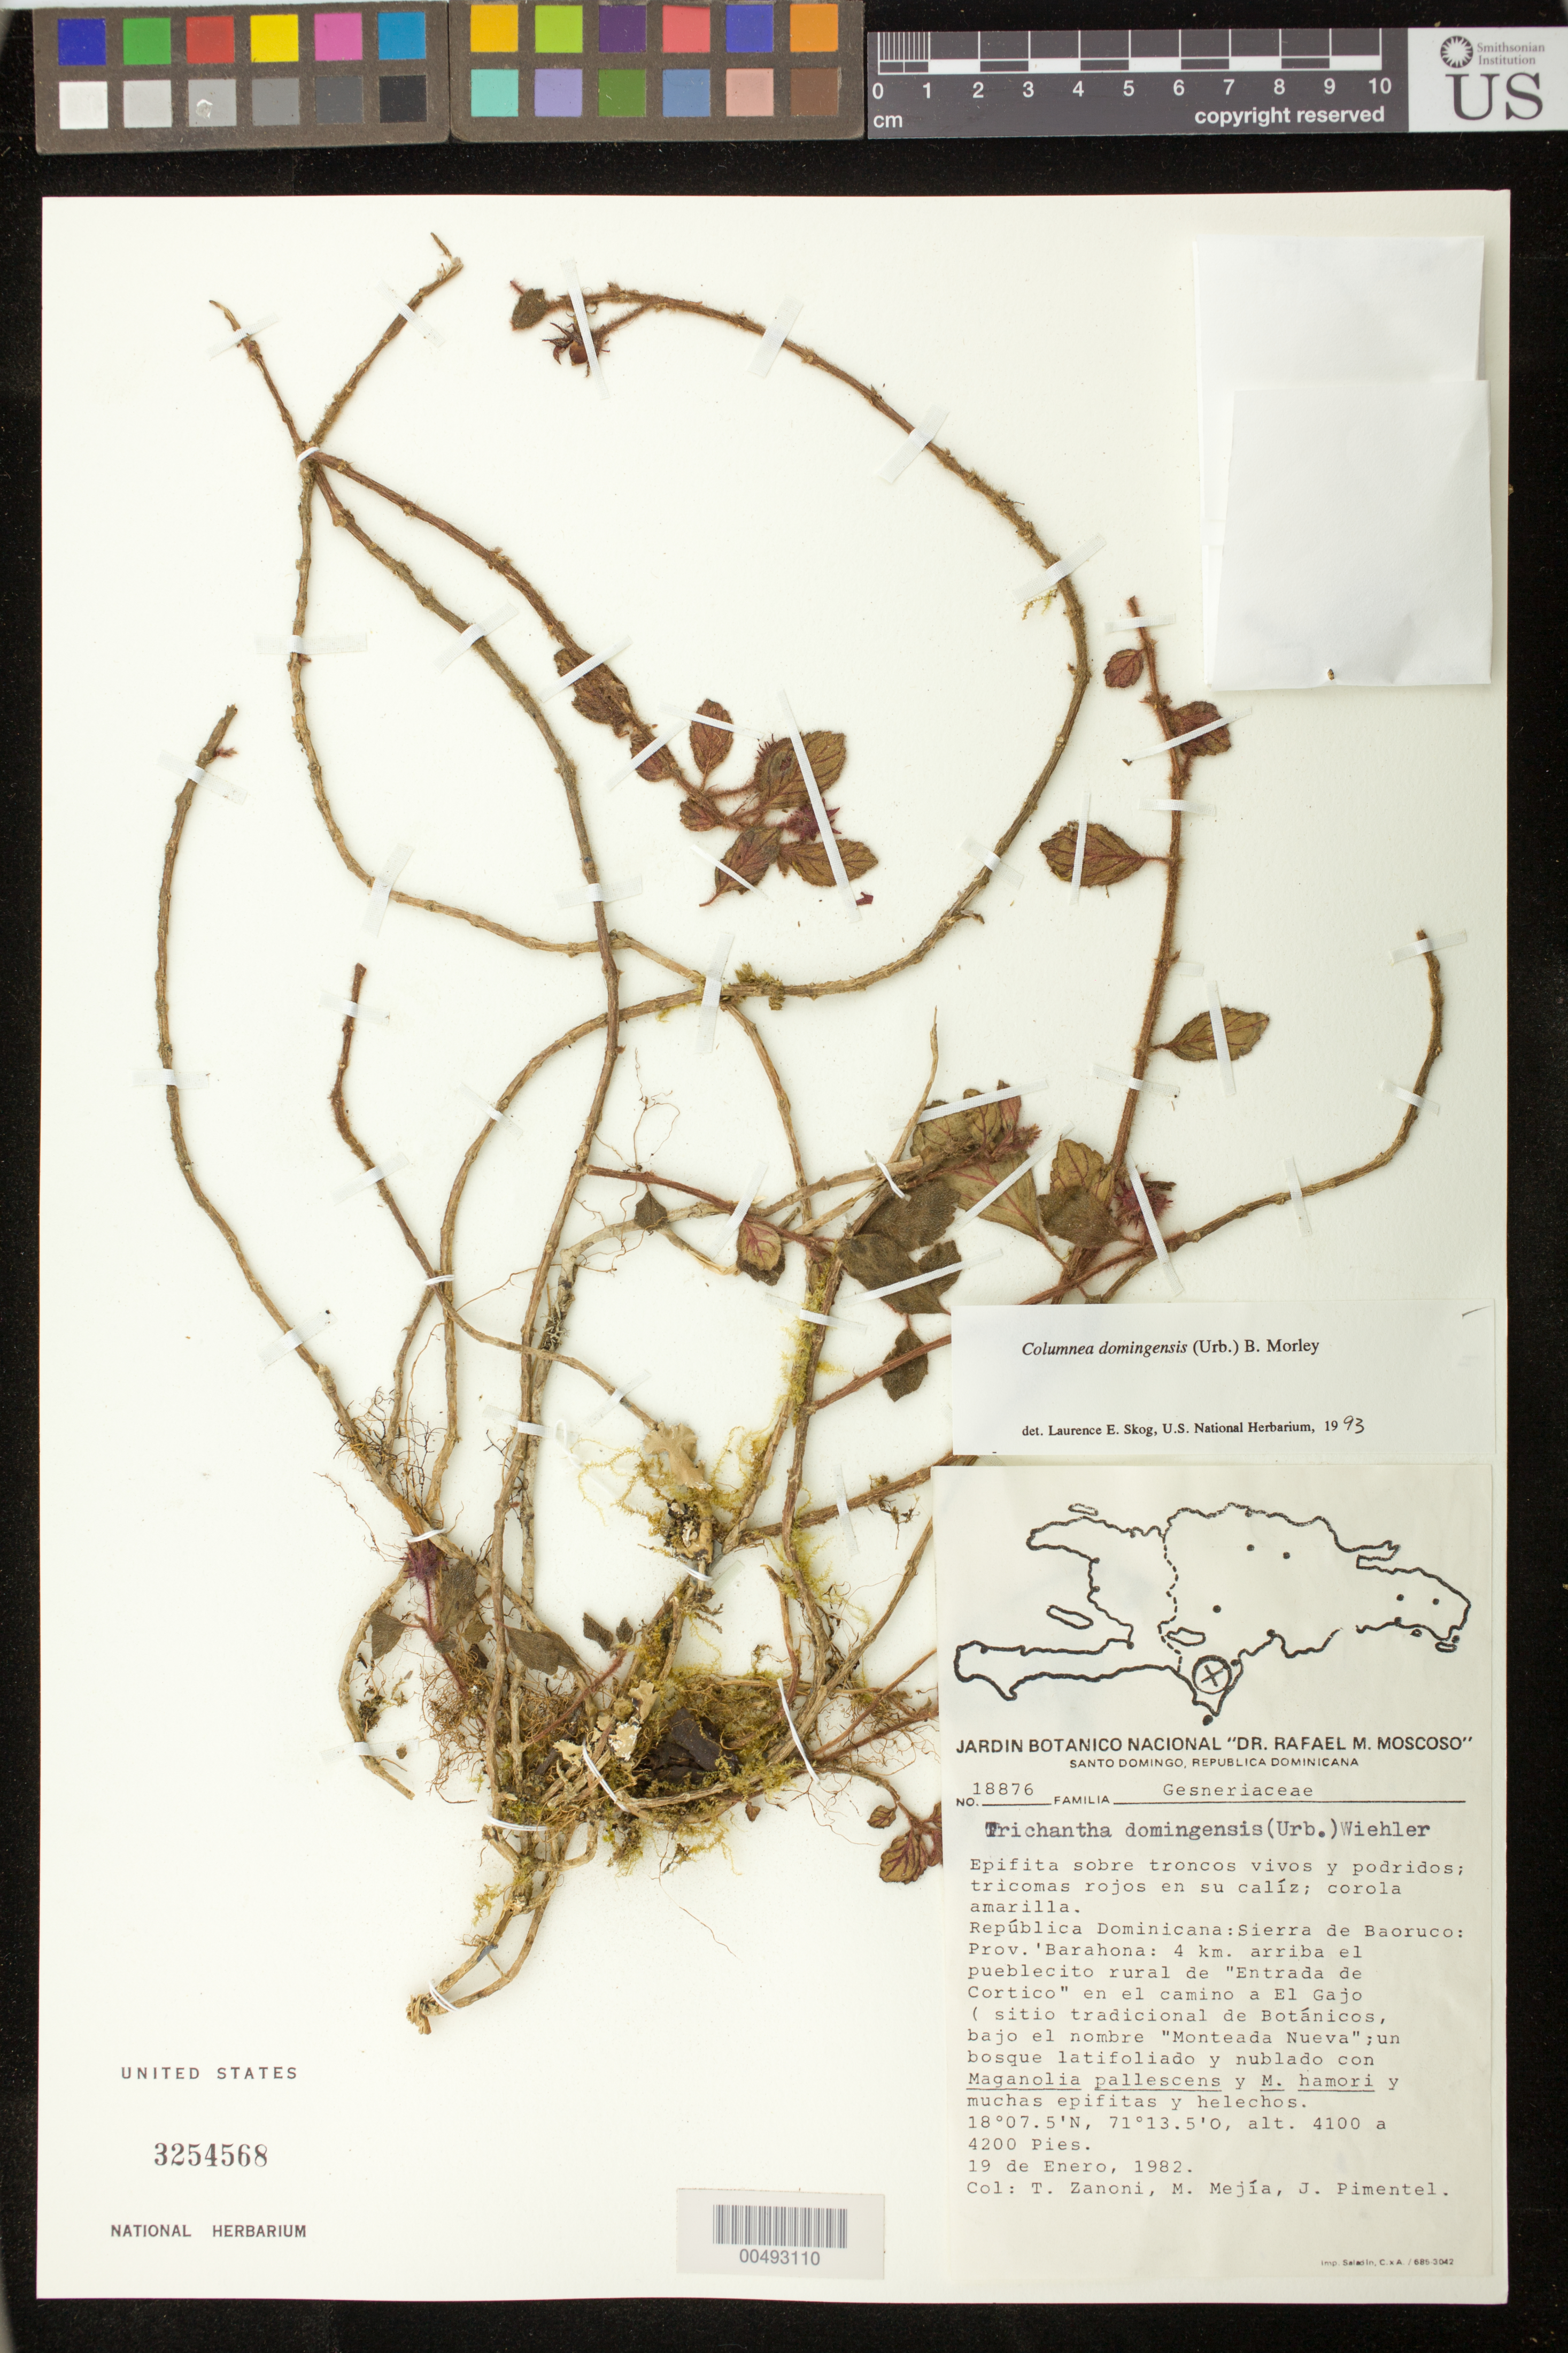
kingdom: Plantae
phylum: Tracheophyta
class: Magnoliopsida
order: Lamiales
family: Gesneriaceae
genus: Columnea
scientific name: Columnea domingensis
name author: (Urb.) B.D. Morley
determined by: Skog, Laurence E.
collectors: T. A. Zanoni, M. Mejia & J. Pimentel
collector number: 18876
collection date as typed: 19 Jan 1982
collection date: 1982-01-19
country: Dominican Republic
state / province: Barahona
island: Hispaniola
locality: Siera de Baoruco: 4 km arriba el pueblecito rural de "Entrada de Cortico" en el camino a El Gajo (sitio tradicional de Botánicos, bajo el nombre "Monteada Nueva"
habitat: Bosque latifoliado y nublado con Magnolia pallescens y M. hamori y muchas epifitas y helechos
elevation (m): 1250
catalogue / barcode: US 3254568